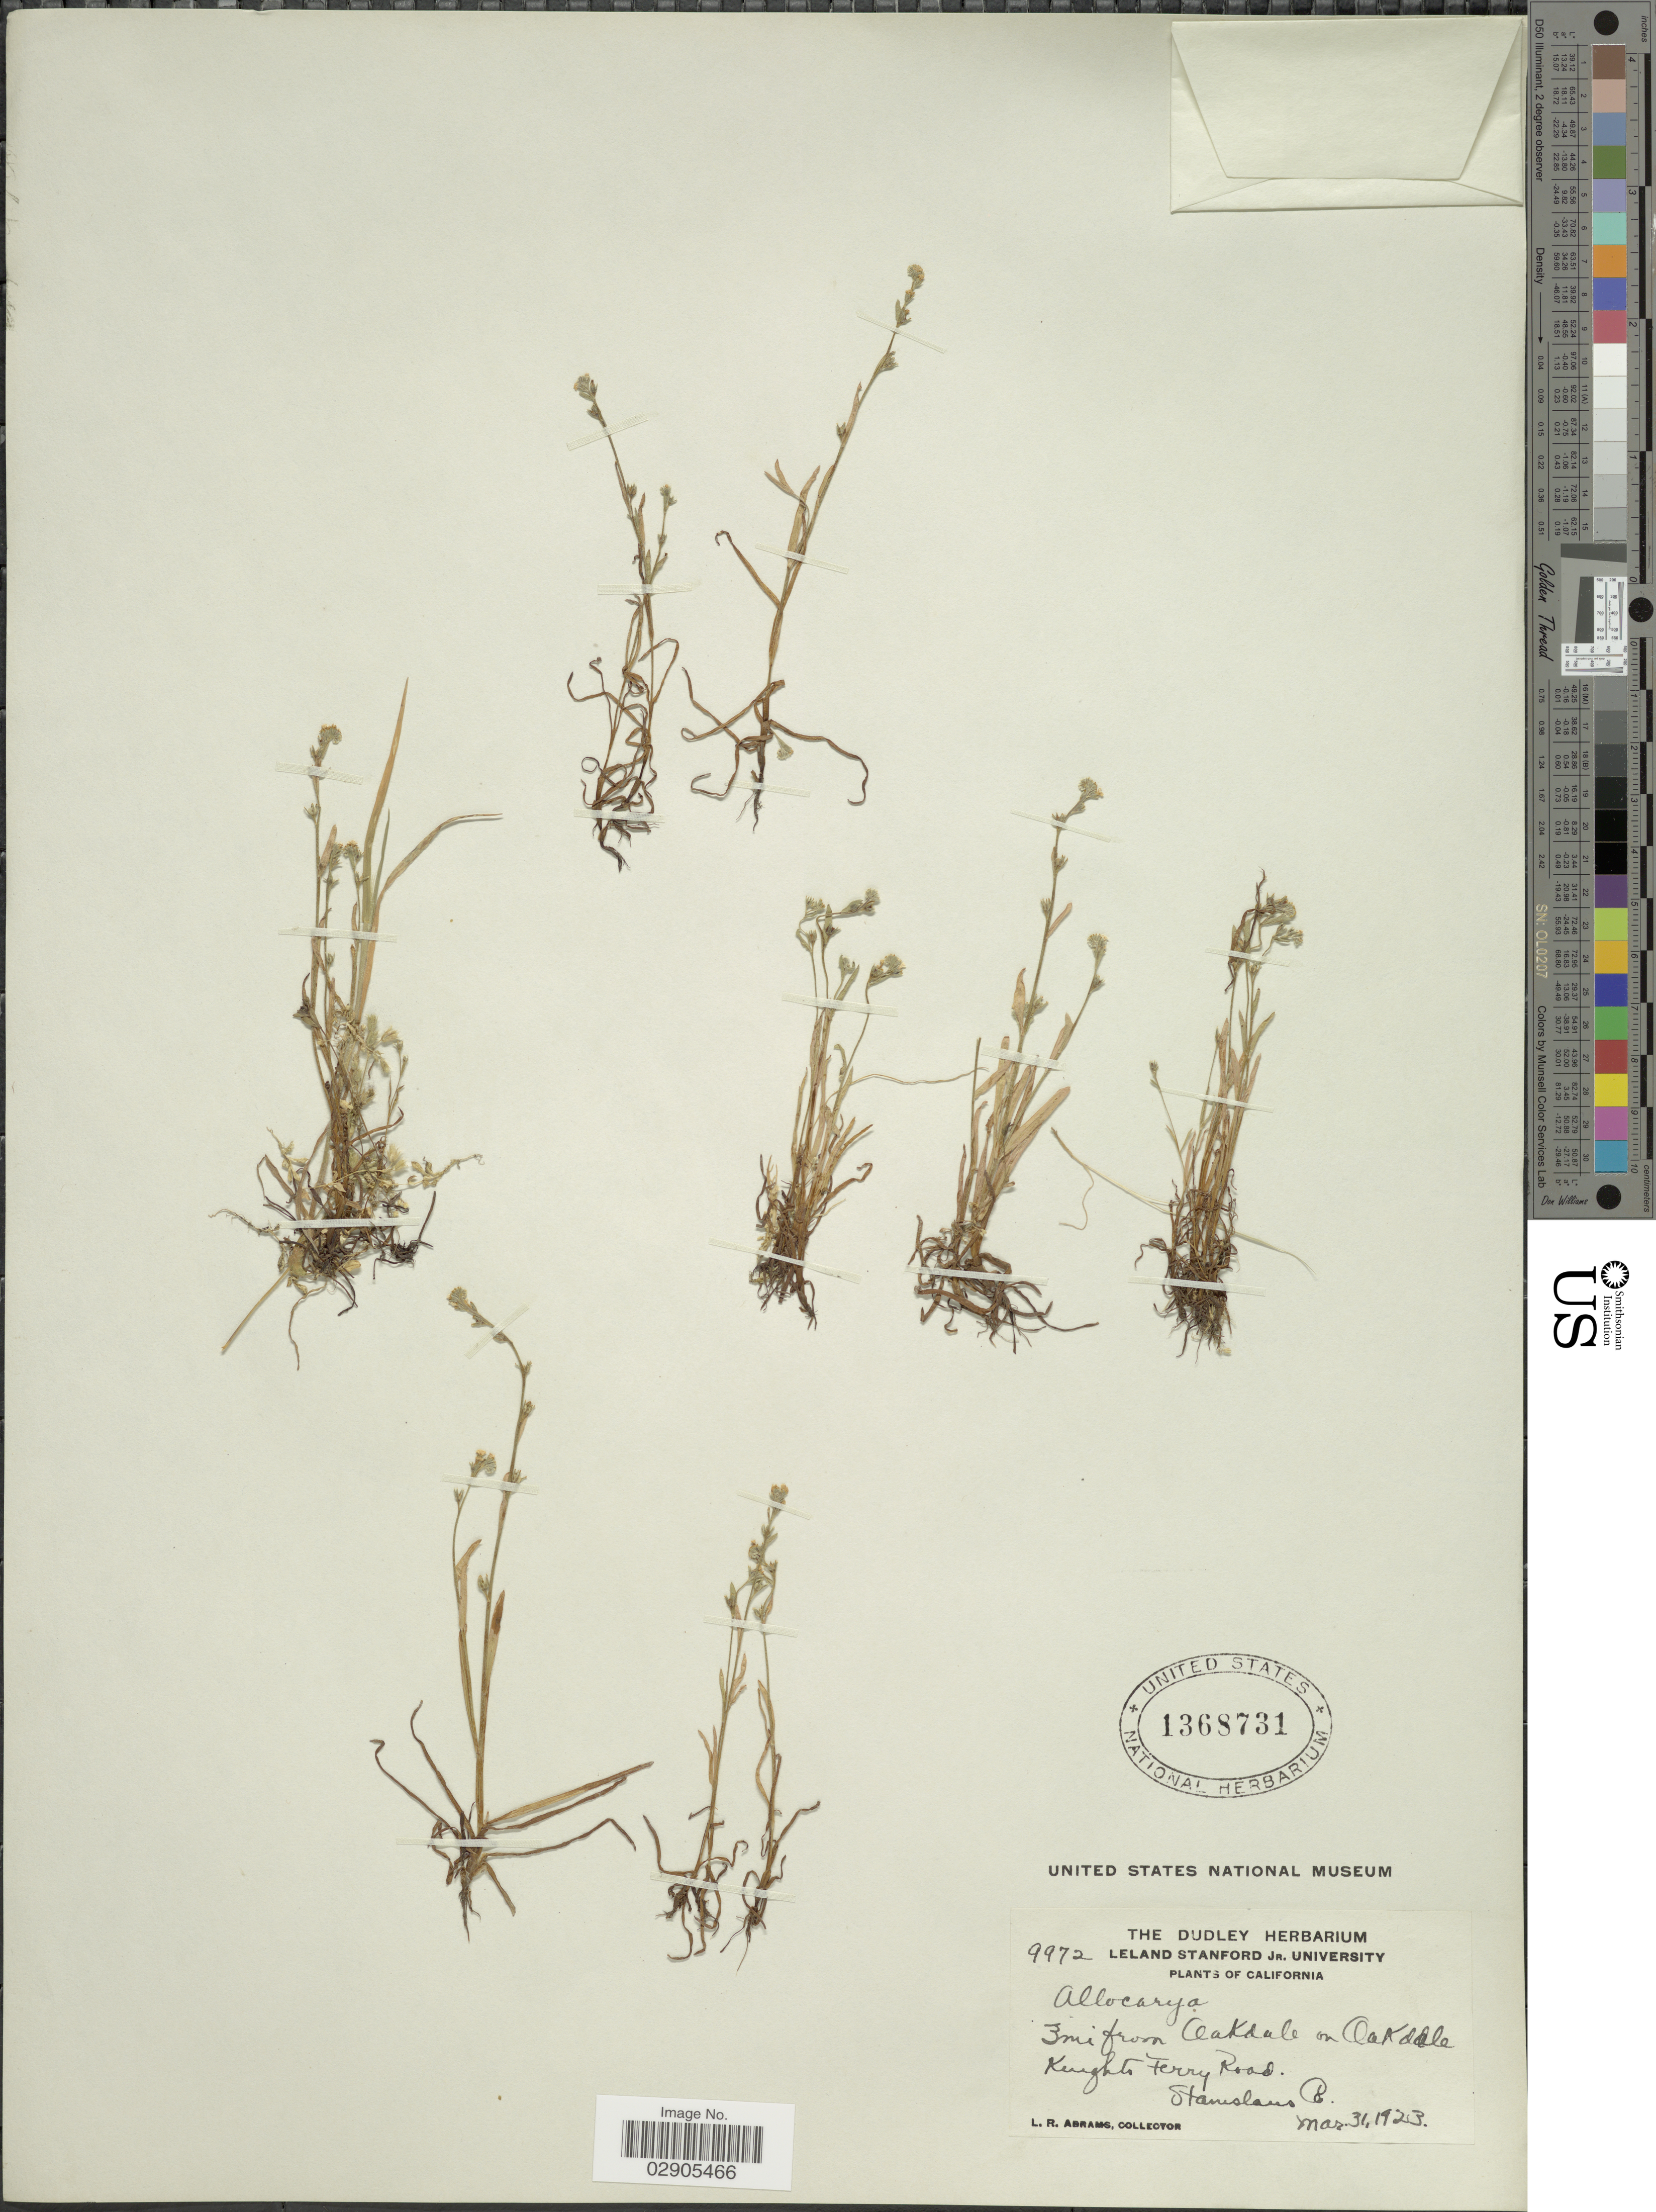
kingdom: Plantae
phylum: Tracheophyta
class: Magnoliopsida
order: Boraginales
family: Boraginaceae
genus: Allocarya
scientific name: Allocarya sp.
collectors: L. Abrams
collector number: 9972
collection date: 1923-03-31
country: United States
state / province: California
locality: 3 mi from Oakdale on Oakdale. Knights Terry Road. Stanislans Co.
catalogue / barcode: US 1368731